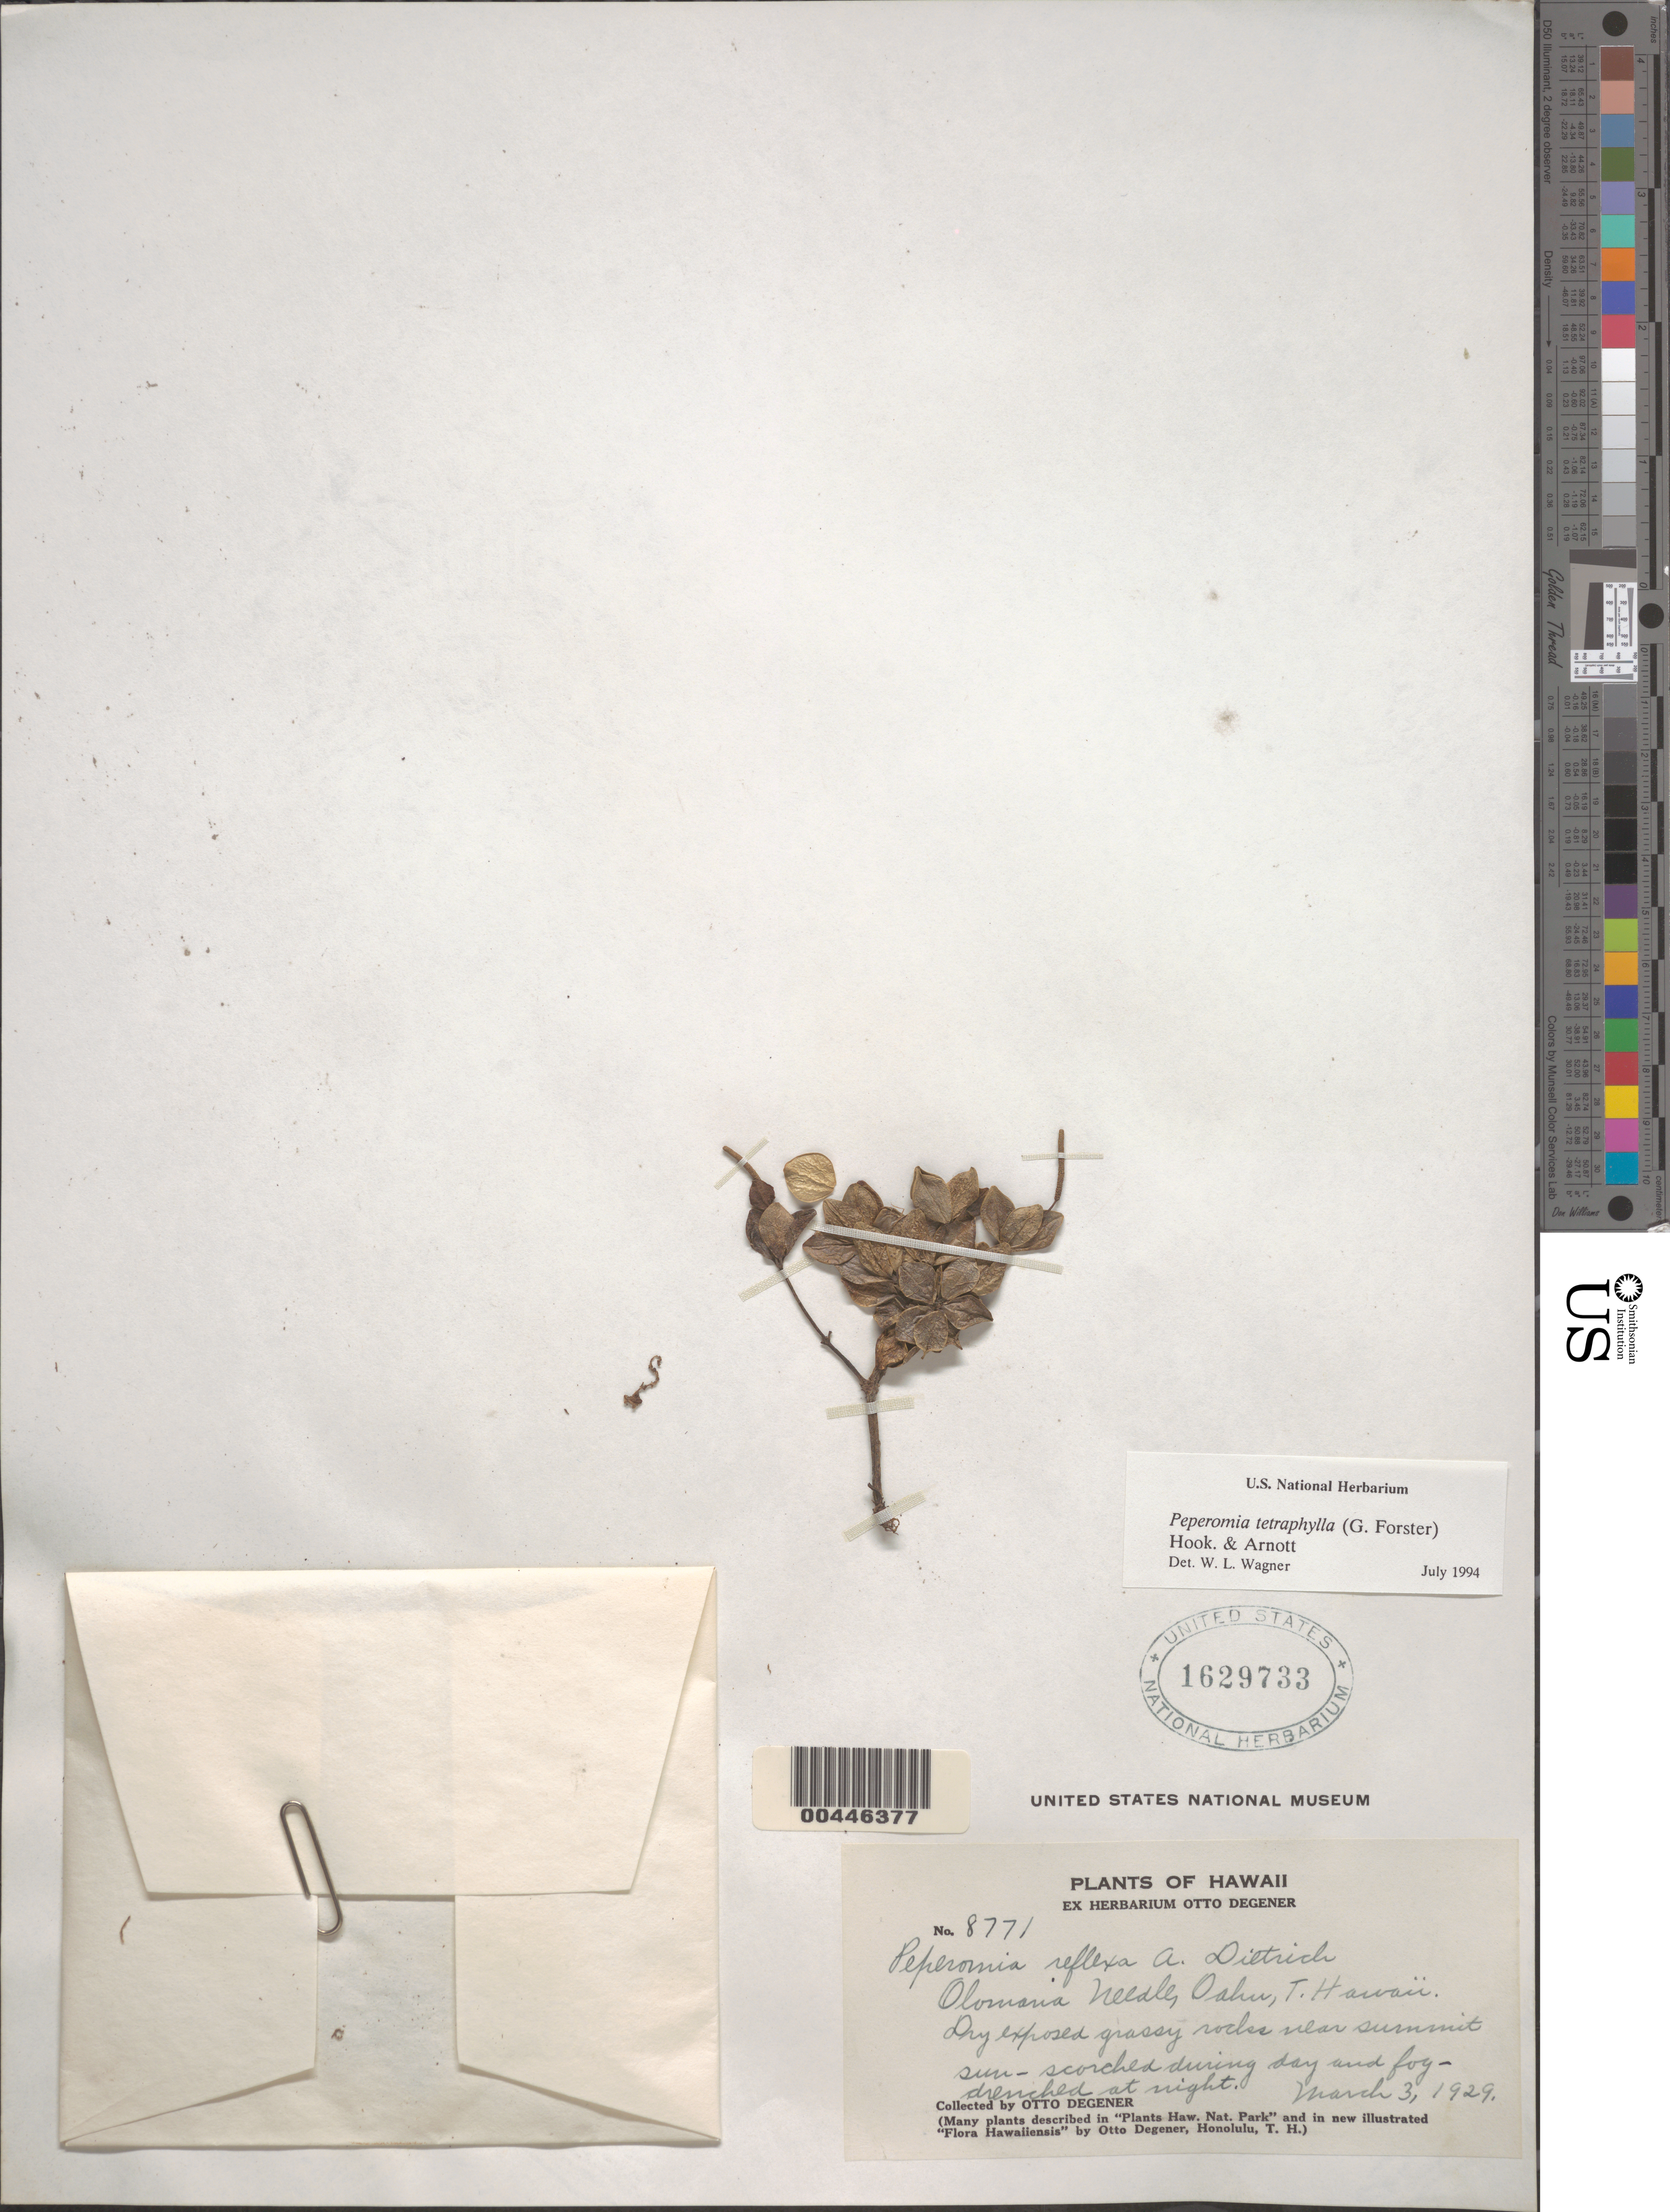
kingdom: Plantae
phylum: Tracheophyta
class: Magnoliopsida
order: Piperales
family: Piperaceae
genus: Peperomia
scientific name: Peperomia trichopus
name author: Trel. in J.F. Macbr.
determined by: Wagner, W. L., (BOT), Smithsonian Institution - National Museum of Natural History (UNITED STATES)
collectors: O. Degener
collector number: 8771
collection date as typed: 3 Mar 1929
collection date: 1929-03-03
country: United States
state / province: Hawaii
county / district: Honolulu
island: Oahu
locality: Olomana Needle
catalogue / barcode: US 1629733